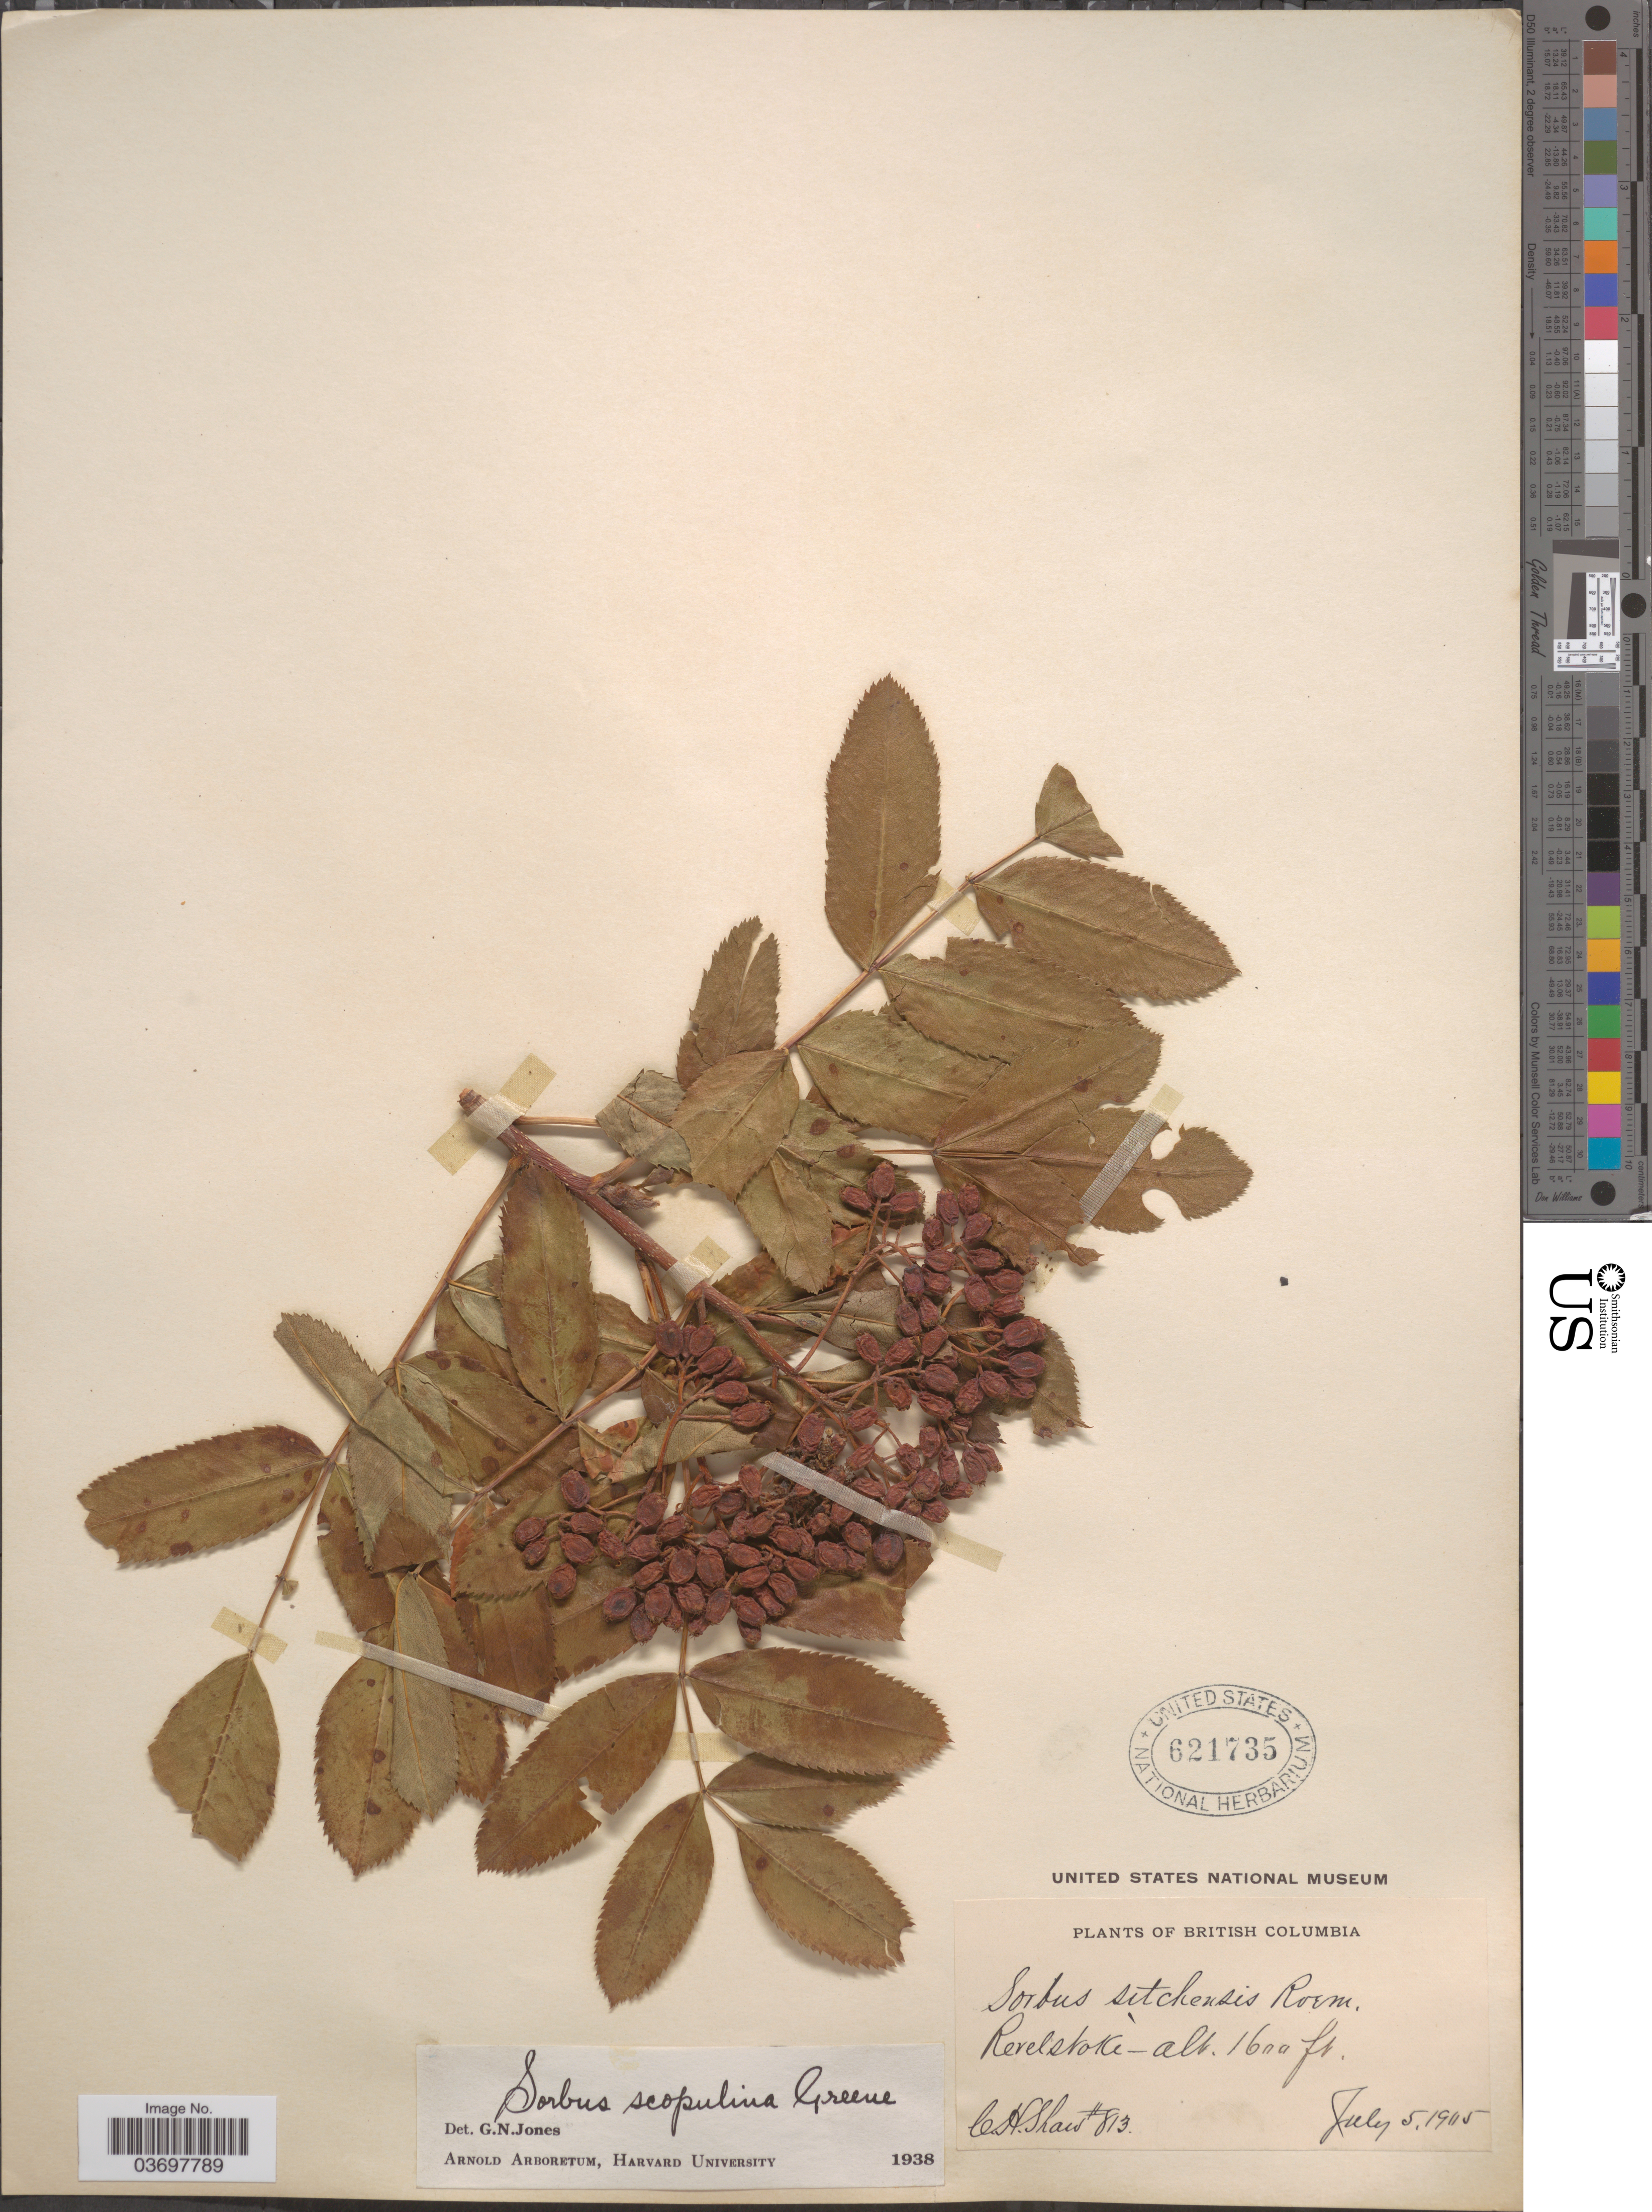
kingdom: Plantae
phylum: Tracheophyta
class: Magnoliopsida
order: Rosales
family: Rosaceae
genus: Sorbus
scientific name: Sorbus scopulina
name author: Greene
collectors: C. H. Shaw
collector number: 813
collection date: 1905-07-05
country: Canada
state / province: British Columbia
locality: Revelstoke.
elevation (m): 488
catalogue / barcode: US 621735